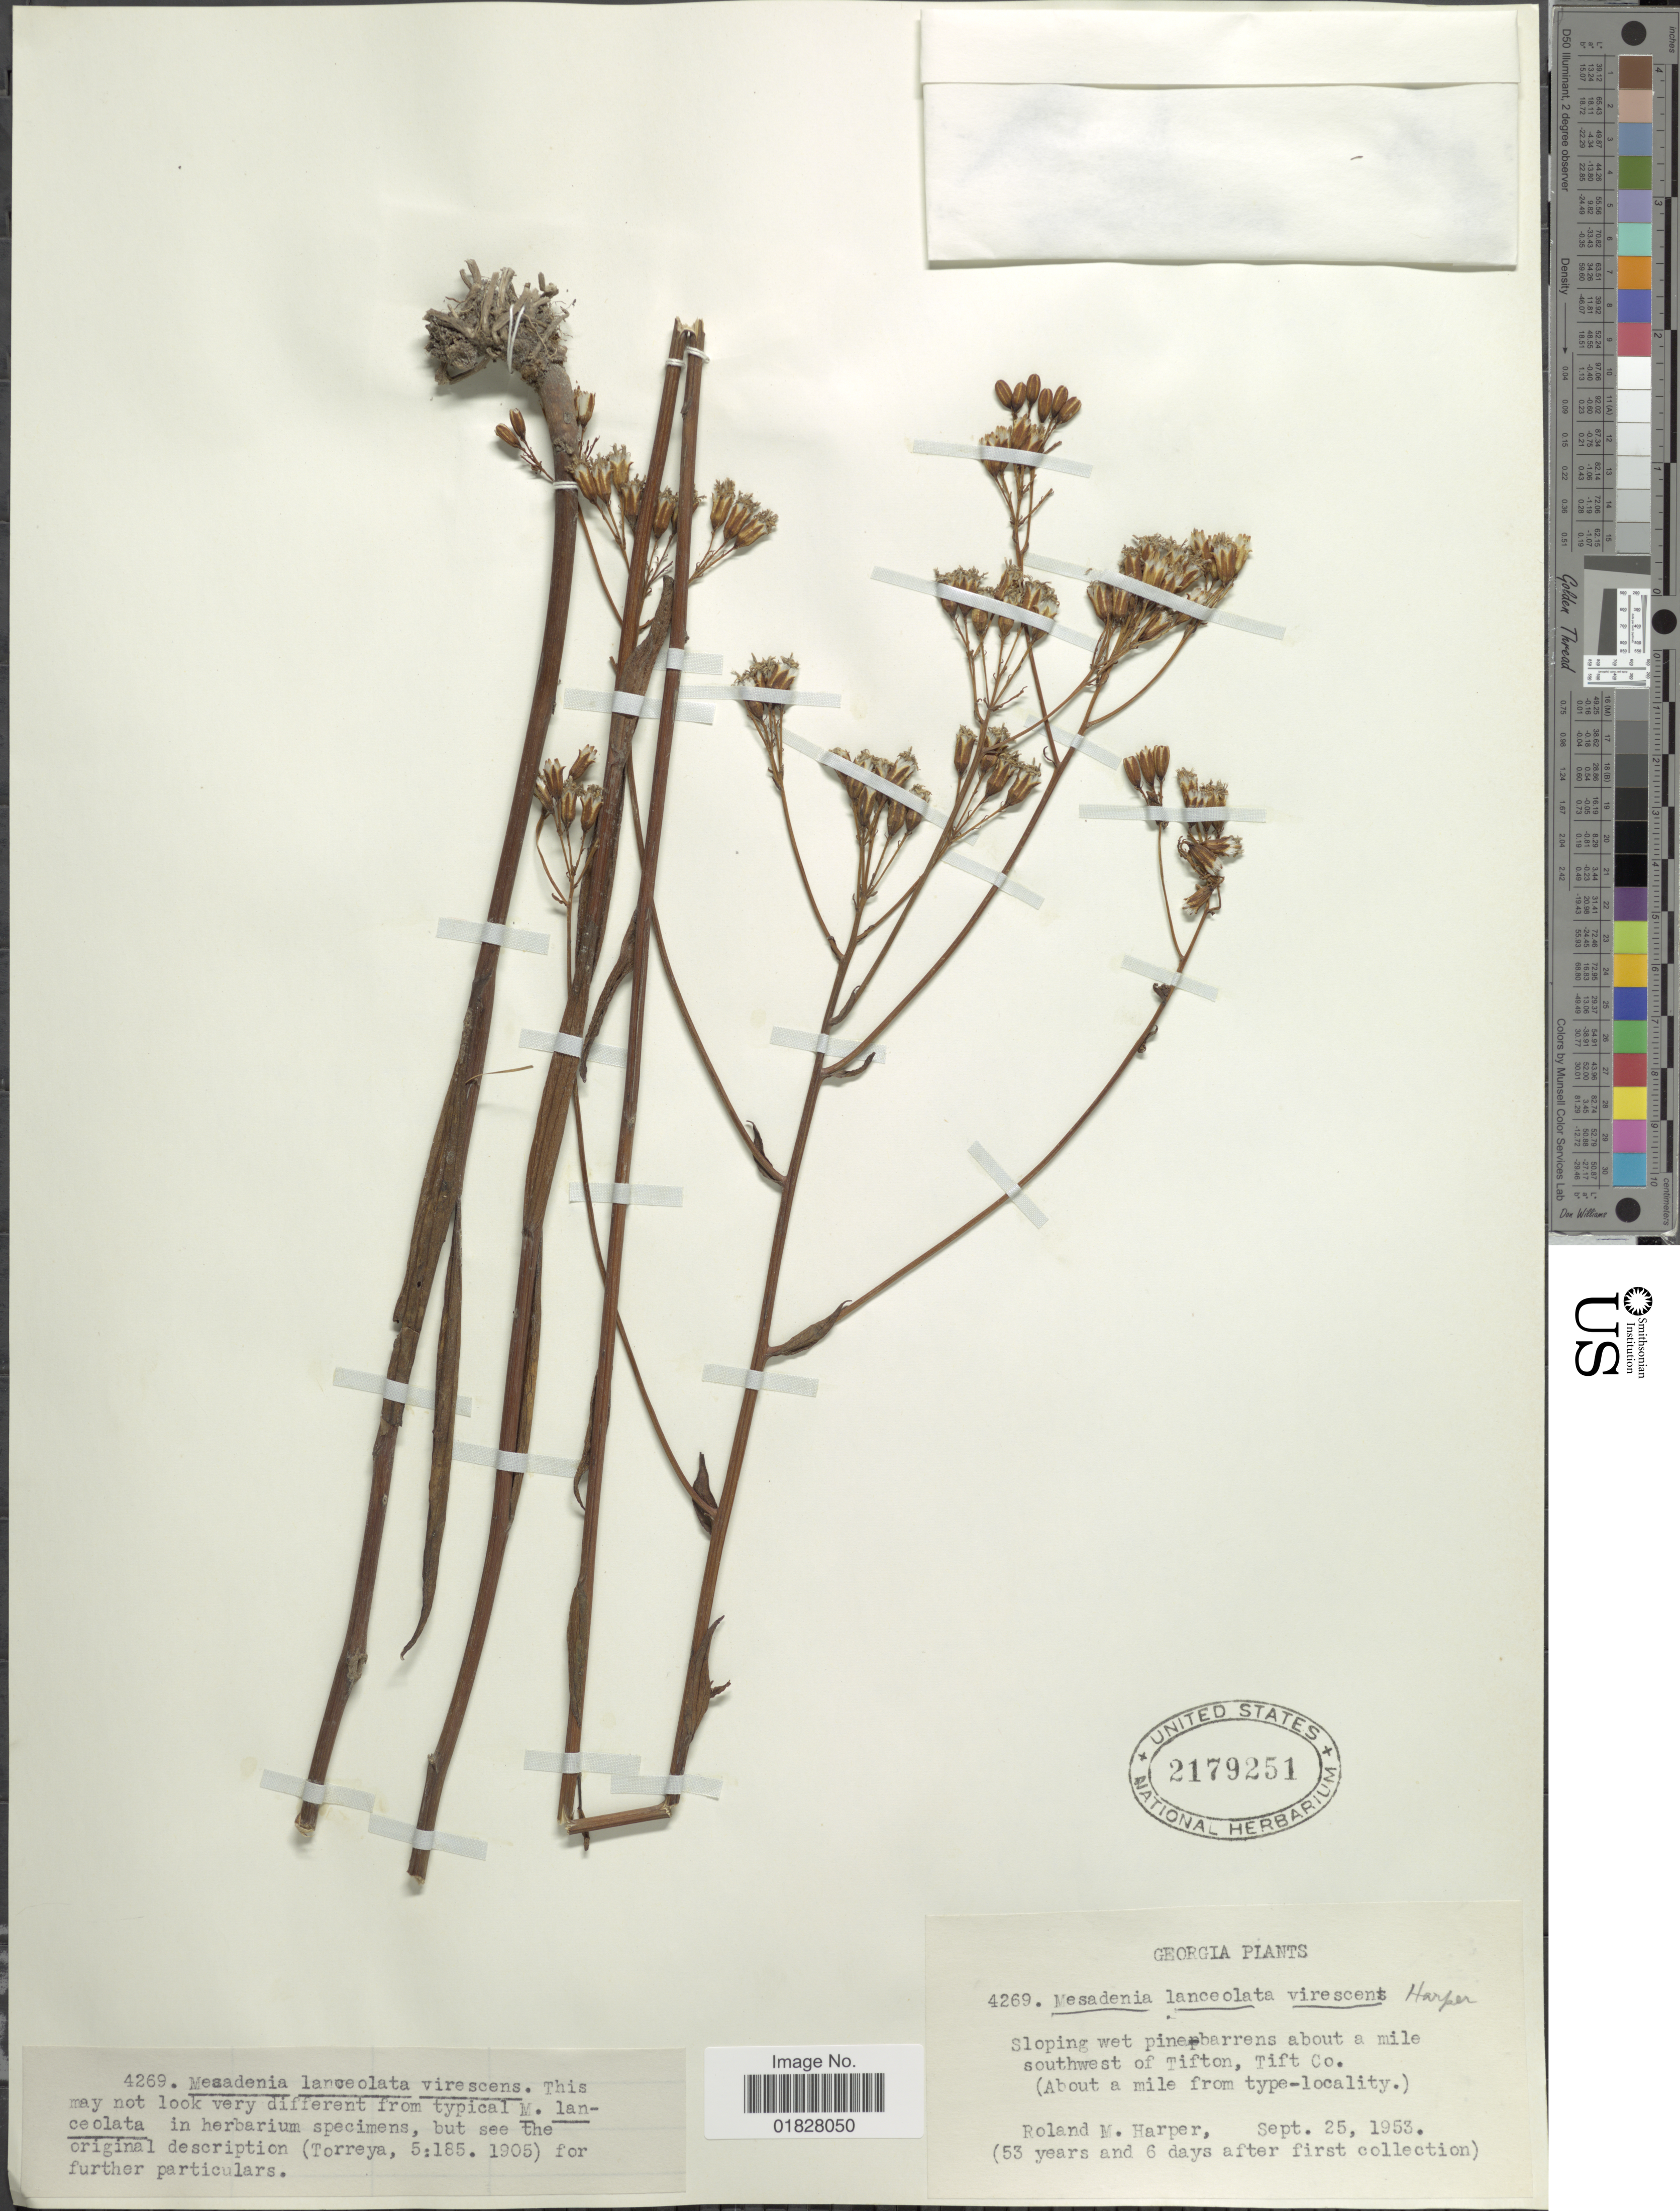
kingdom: Plantae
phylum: Tracheophyta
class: Magnoliopsida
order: Asterales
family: Asteraceae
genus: Arnoglossum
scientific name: Arnoglossum ovatum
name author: (Walter) H. Rob.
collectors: R. M. Harper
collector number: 4269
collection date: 1953-09-25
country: United States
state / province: Georgia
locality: Sloping wet pine barrens about a mile southwest of Tifton, Tift Co.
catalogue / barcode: US 2179251